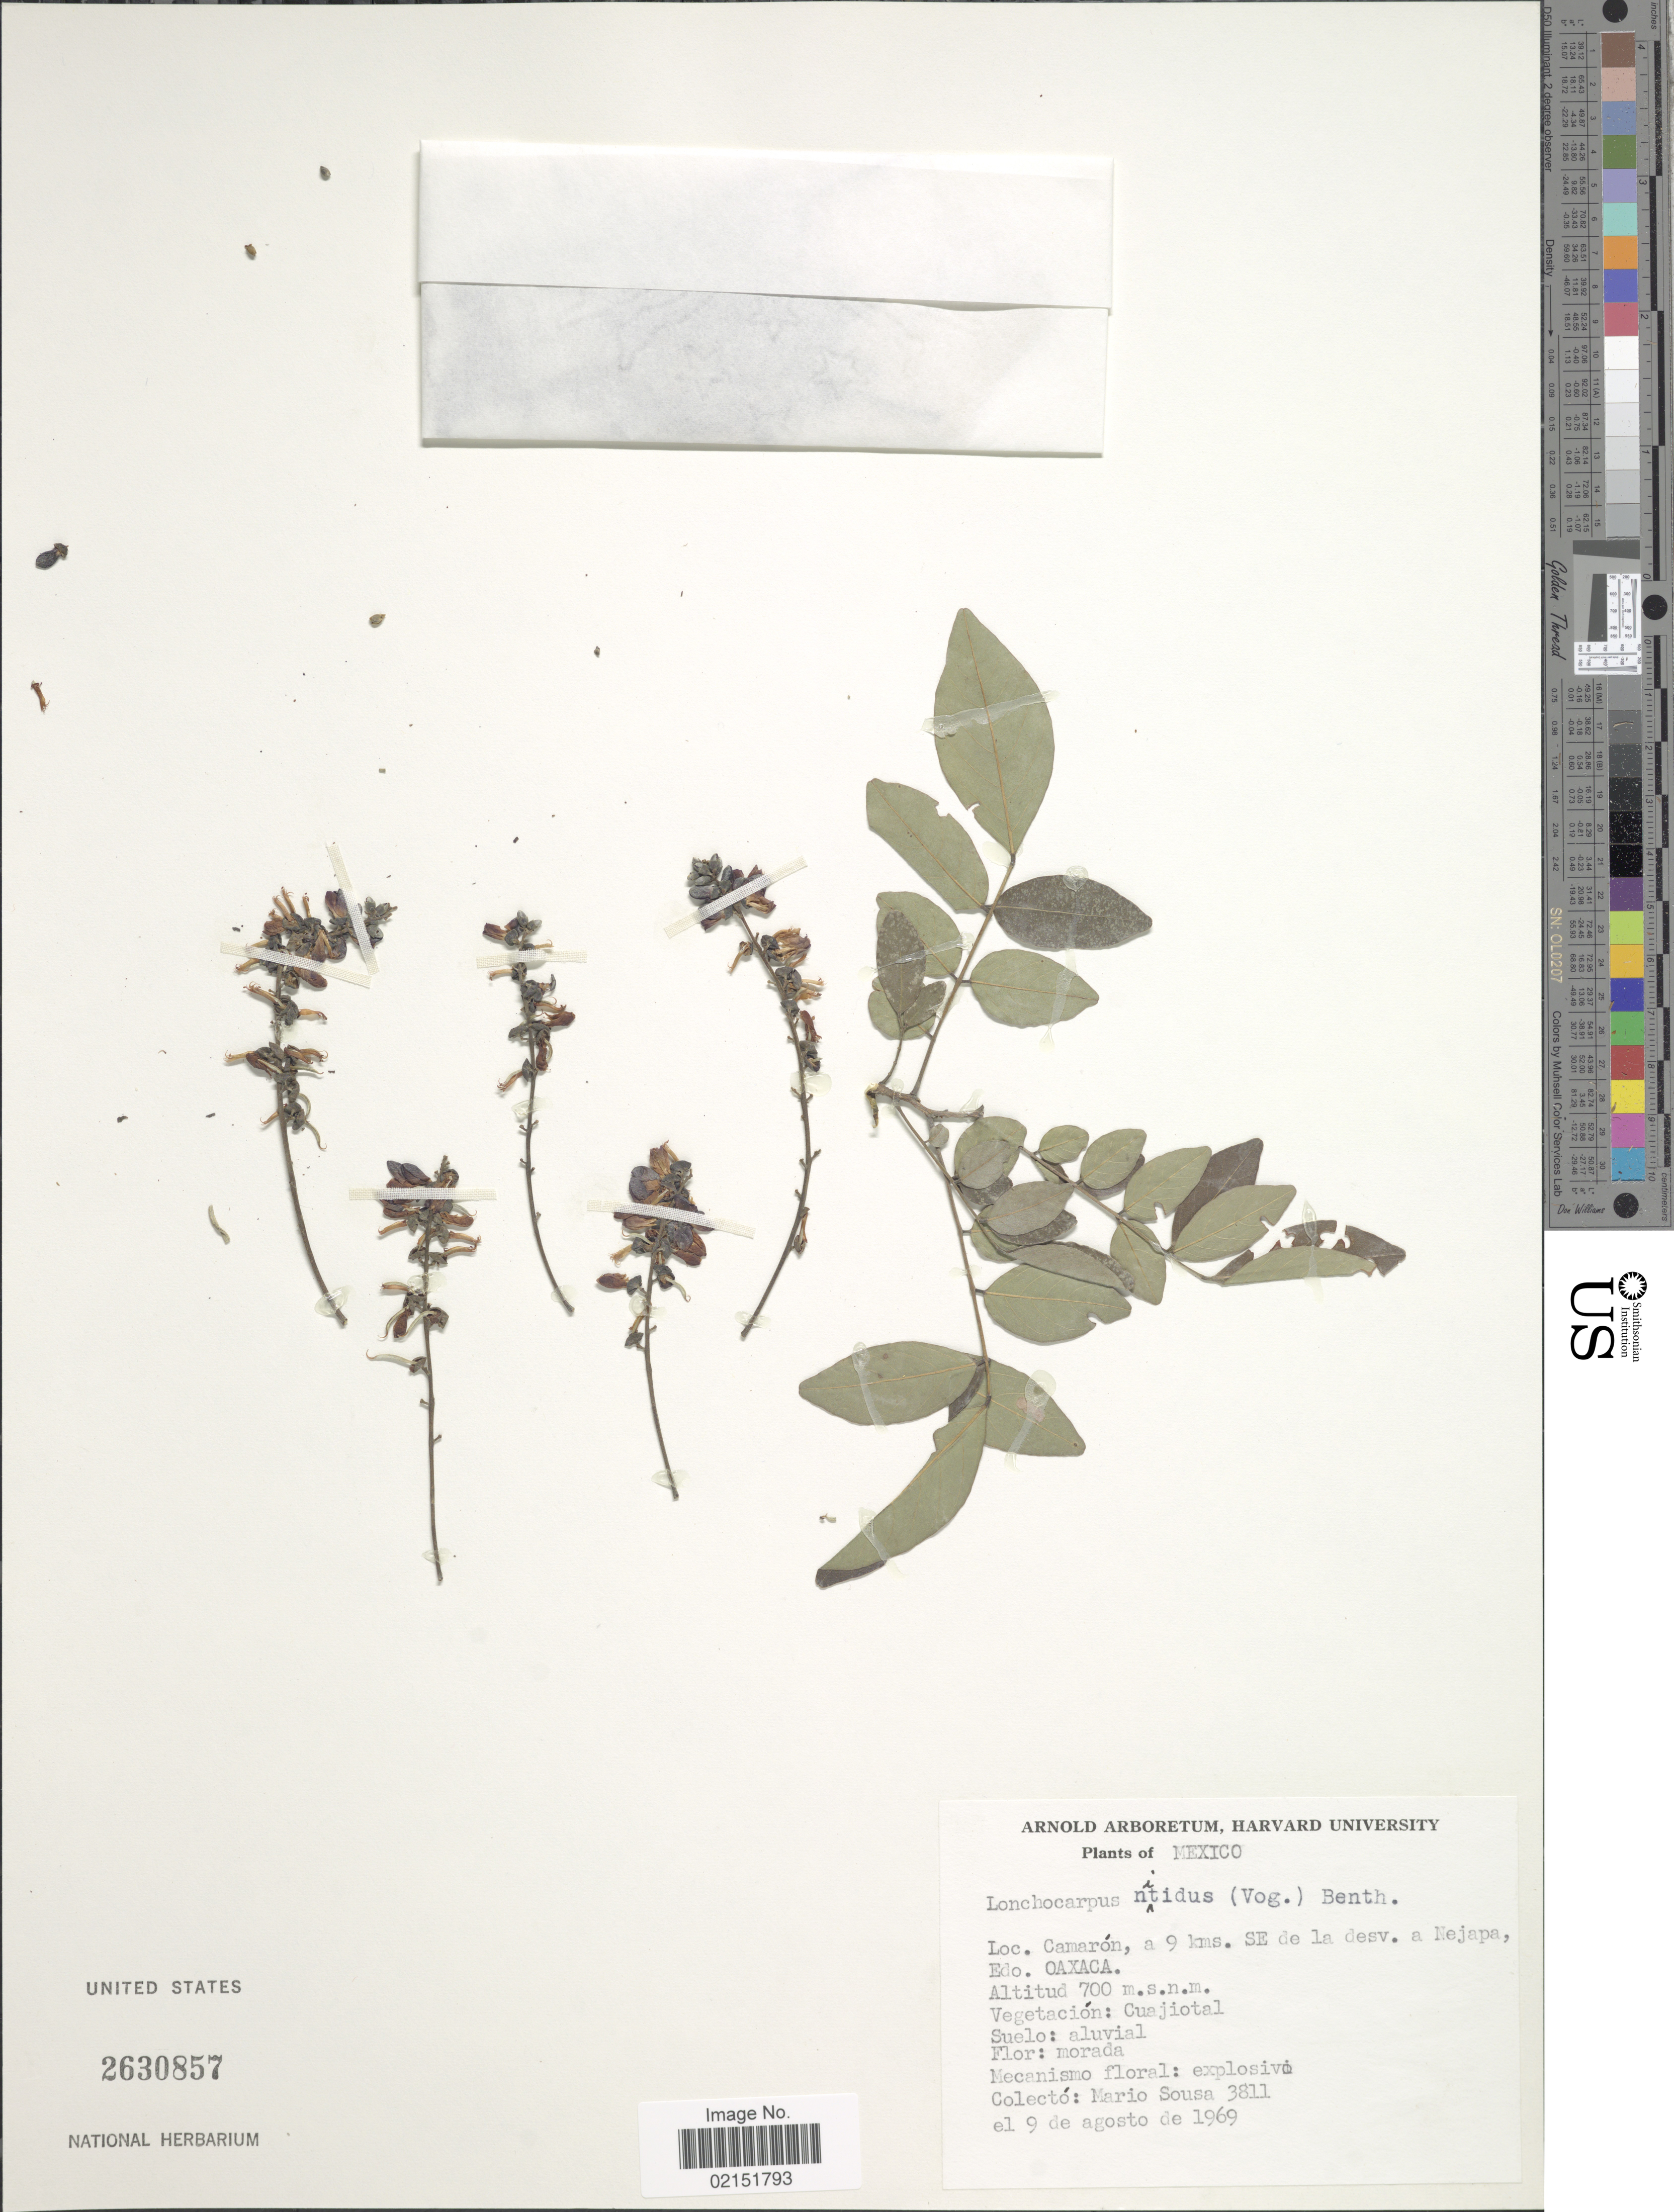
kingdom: Plantae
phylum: Tracheophyta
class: Magnoliopsida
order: Fabales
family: Fabaceae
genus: Lonchocarpus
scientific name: Lonchocarpus nitidus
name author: (Vogel) Benth.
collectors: M. Sousa S.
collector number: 3811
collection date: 1969-08-09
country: Mexico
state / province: Oaxaca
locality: Camaron, a 9 kms. SE de la desv. a Nejapa, Vegetacion: Cuajiotal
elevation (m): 700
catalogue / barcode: US 2630857